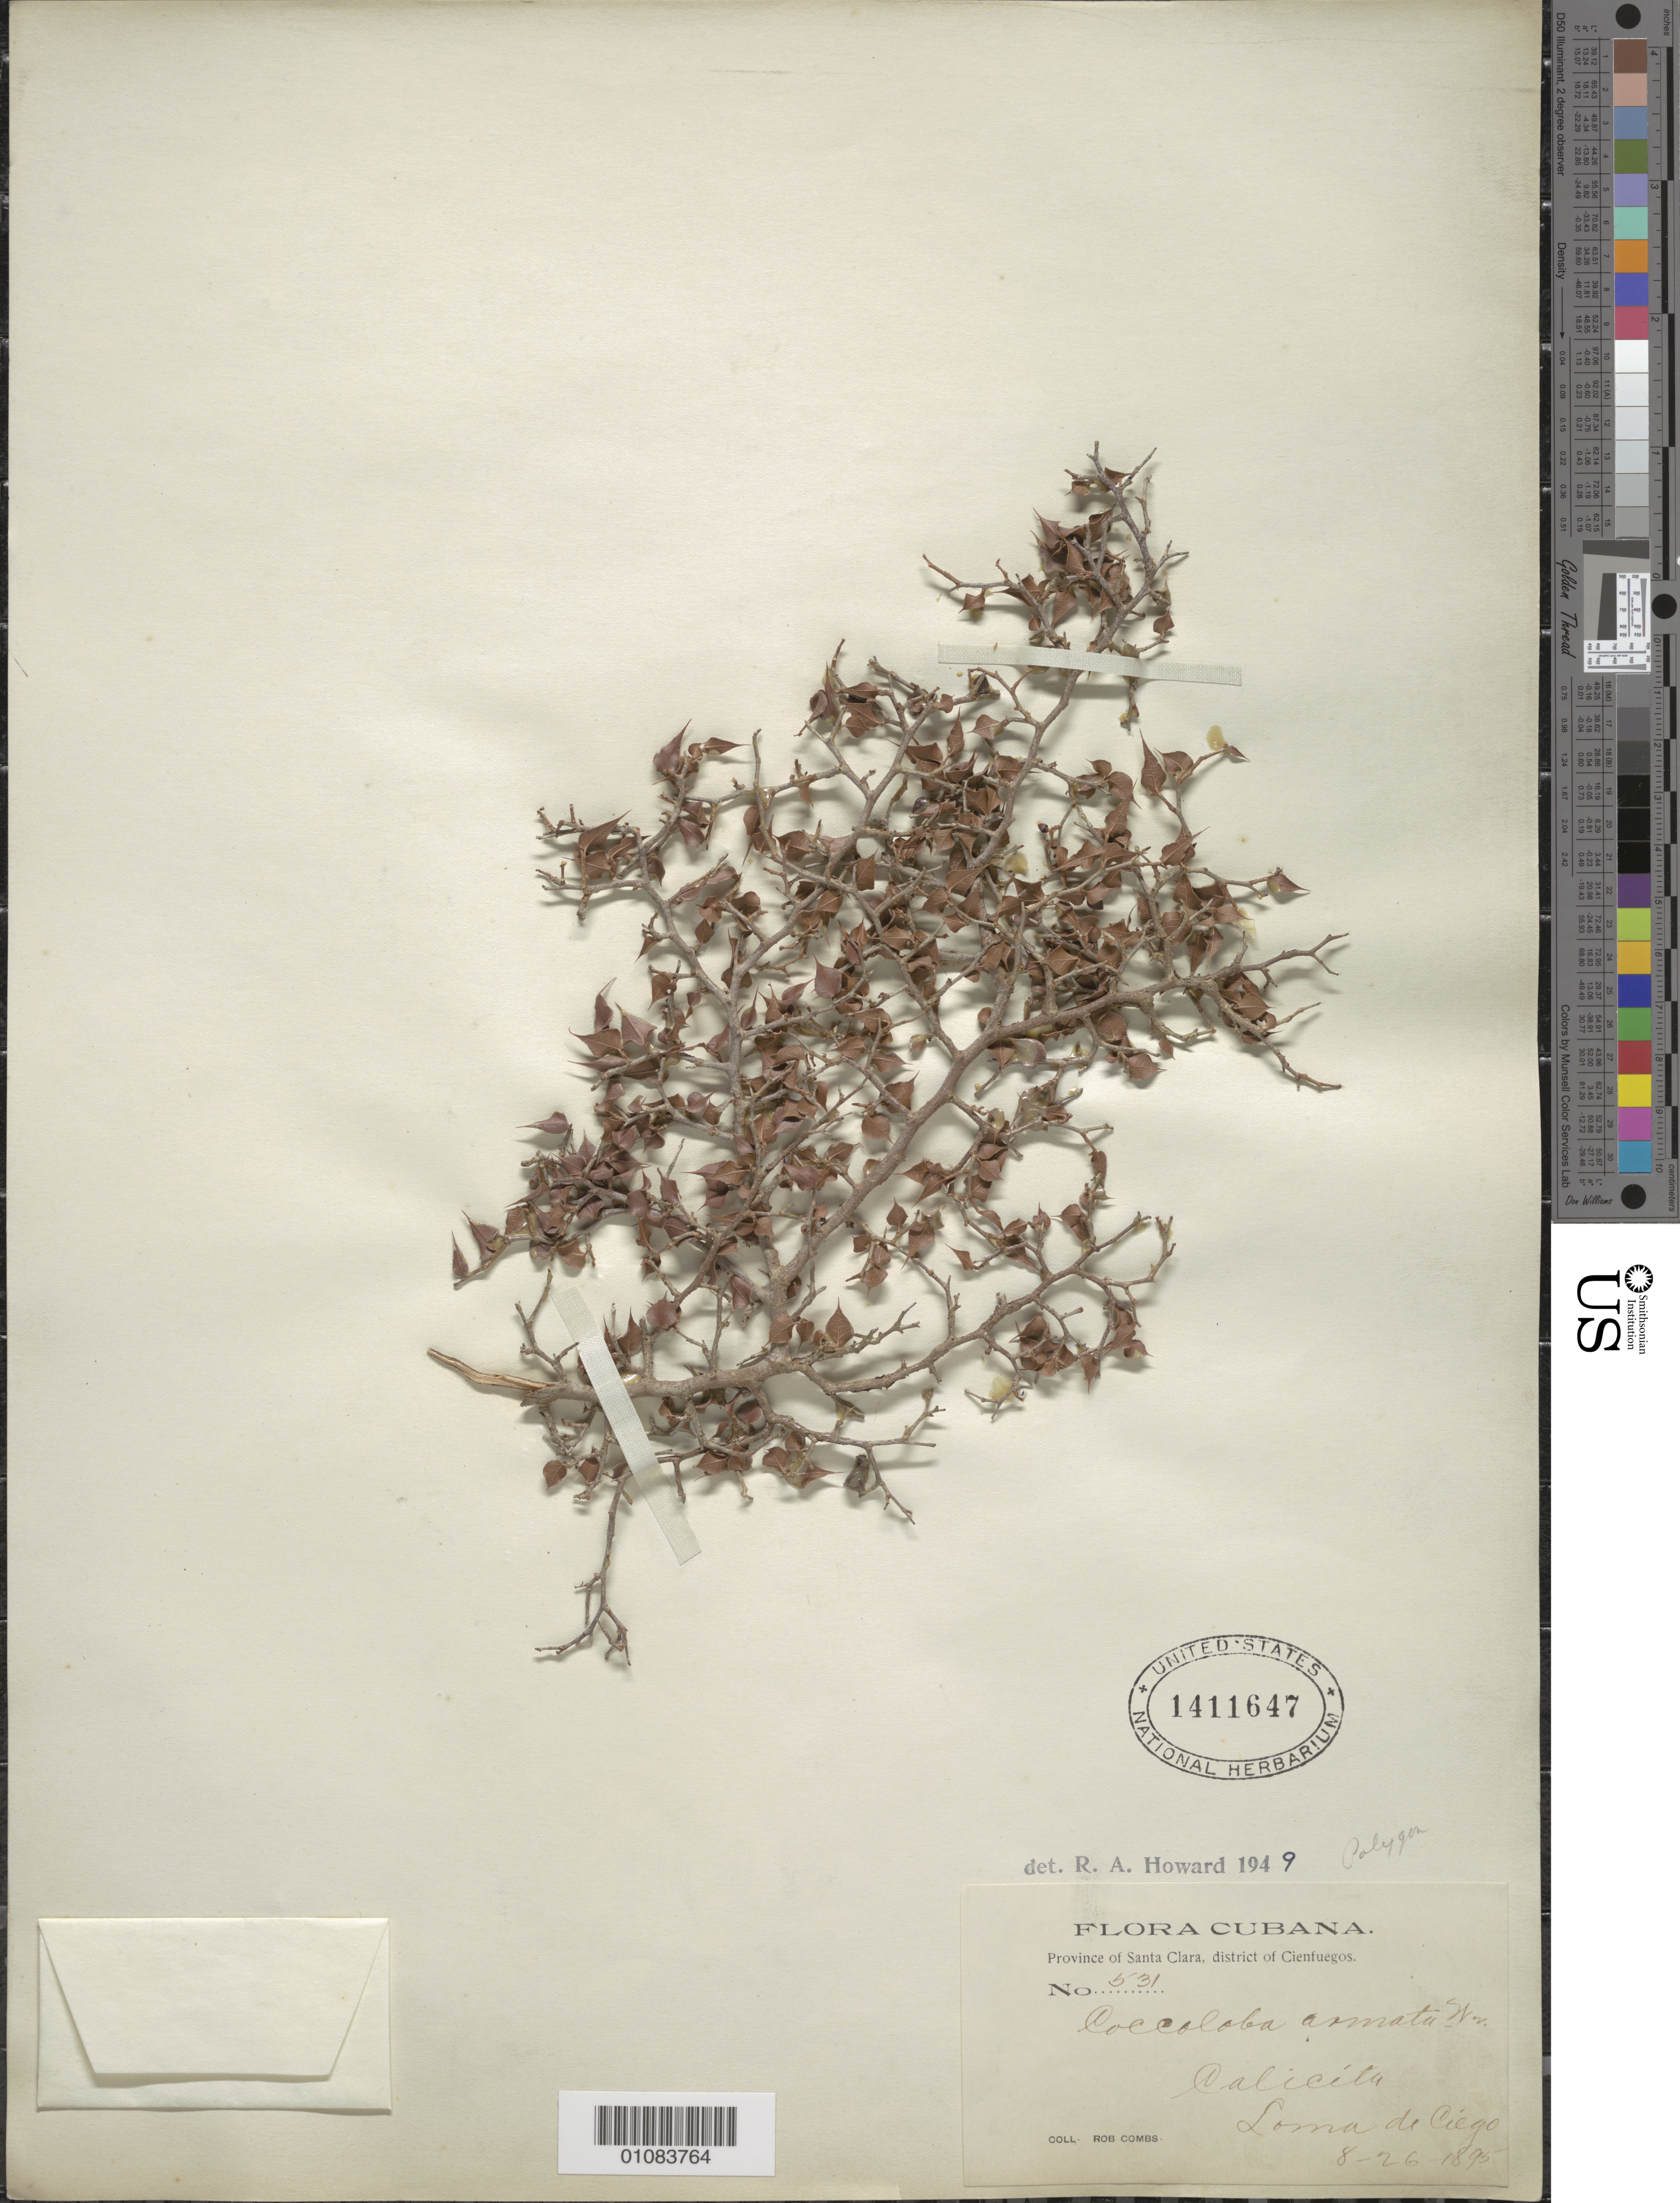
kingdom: Plantae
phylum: Tracheophyta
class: Magnoliopsida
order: Caryophyllales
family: Polygonaceae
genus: Coccoloba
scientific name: Coccoloba armata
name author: C. Wright ex Griseb.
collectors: R. Combs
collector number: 531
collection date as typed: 26 Oct 1895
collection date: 1895-10-26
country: Cuba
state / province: Cienfuegos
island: Cuba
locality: Province of Santa Clara, district of Cienfuegos, Calicita, Loma de Ciego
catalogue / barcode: US 1411647